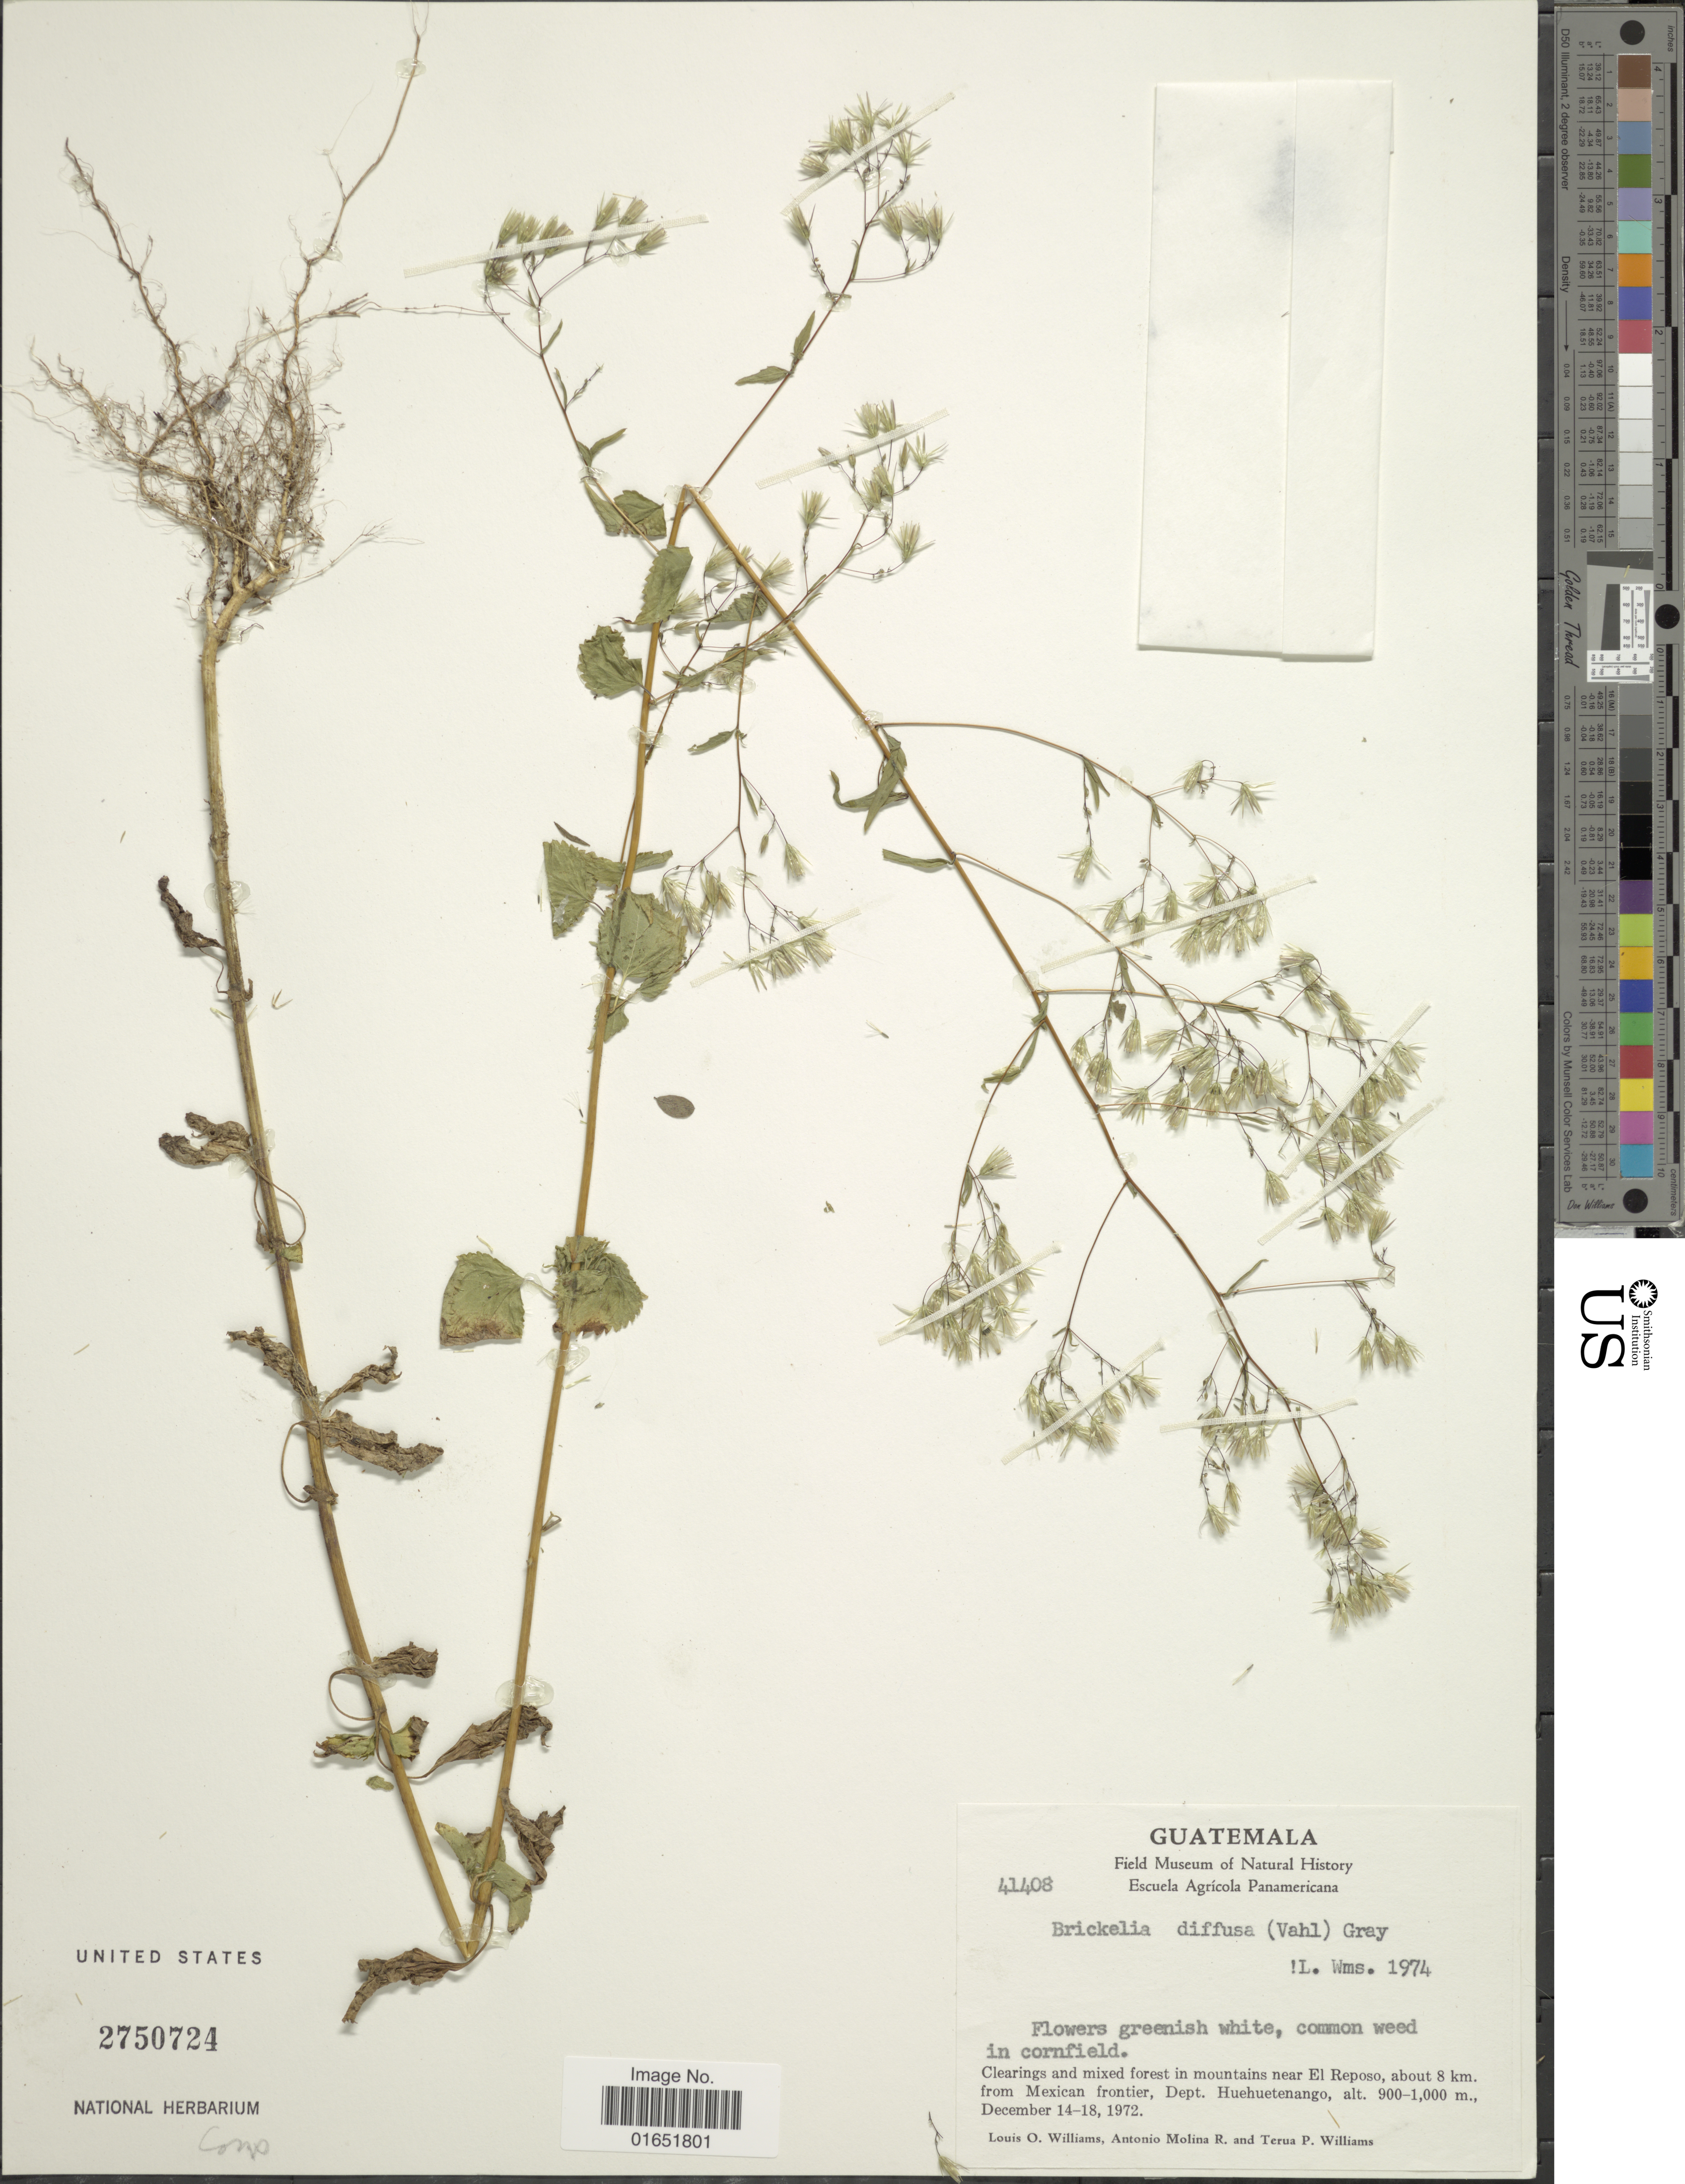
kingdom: Plantae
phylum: Tracheophyta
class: Magnoliopsida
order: Asterales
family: Asteraceae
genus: Brickellia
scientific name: Brickellia diffusa M.E. Jones, nom illeg.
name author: M.E. Jones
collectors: L. O. Williams, A. Molina R. & T. P. Williams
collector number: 41408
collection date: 1972-12-14/1972-12-18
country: Guatemala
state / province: Huehuetenango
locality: Clearings and mixed forest in mountains near EL Reposo, about 8 km from Mexican frontier, Dept. Huehuetenango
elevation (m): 900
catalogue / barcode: US 2750724